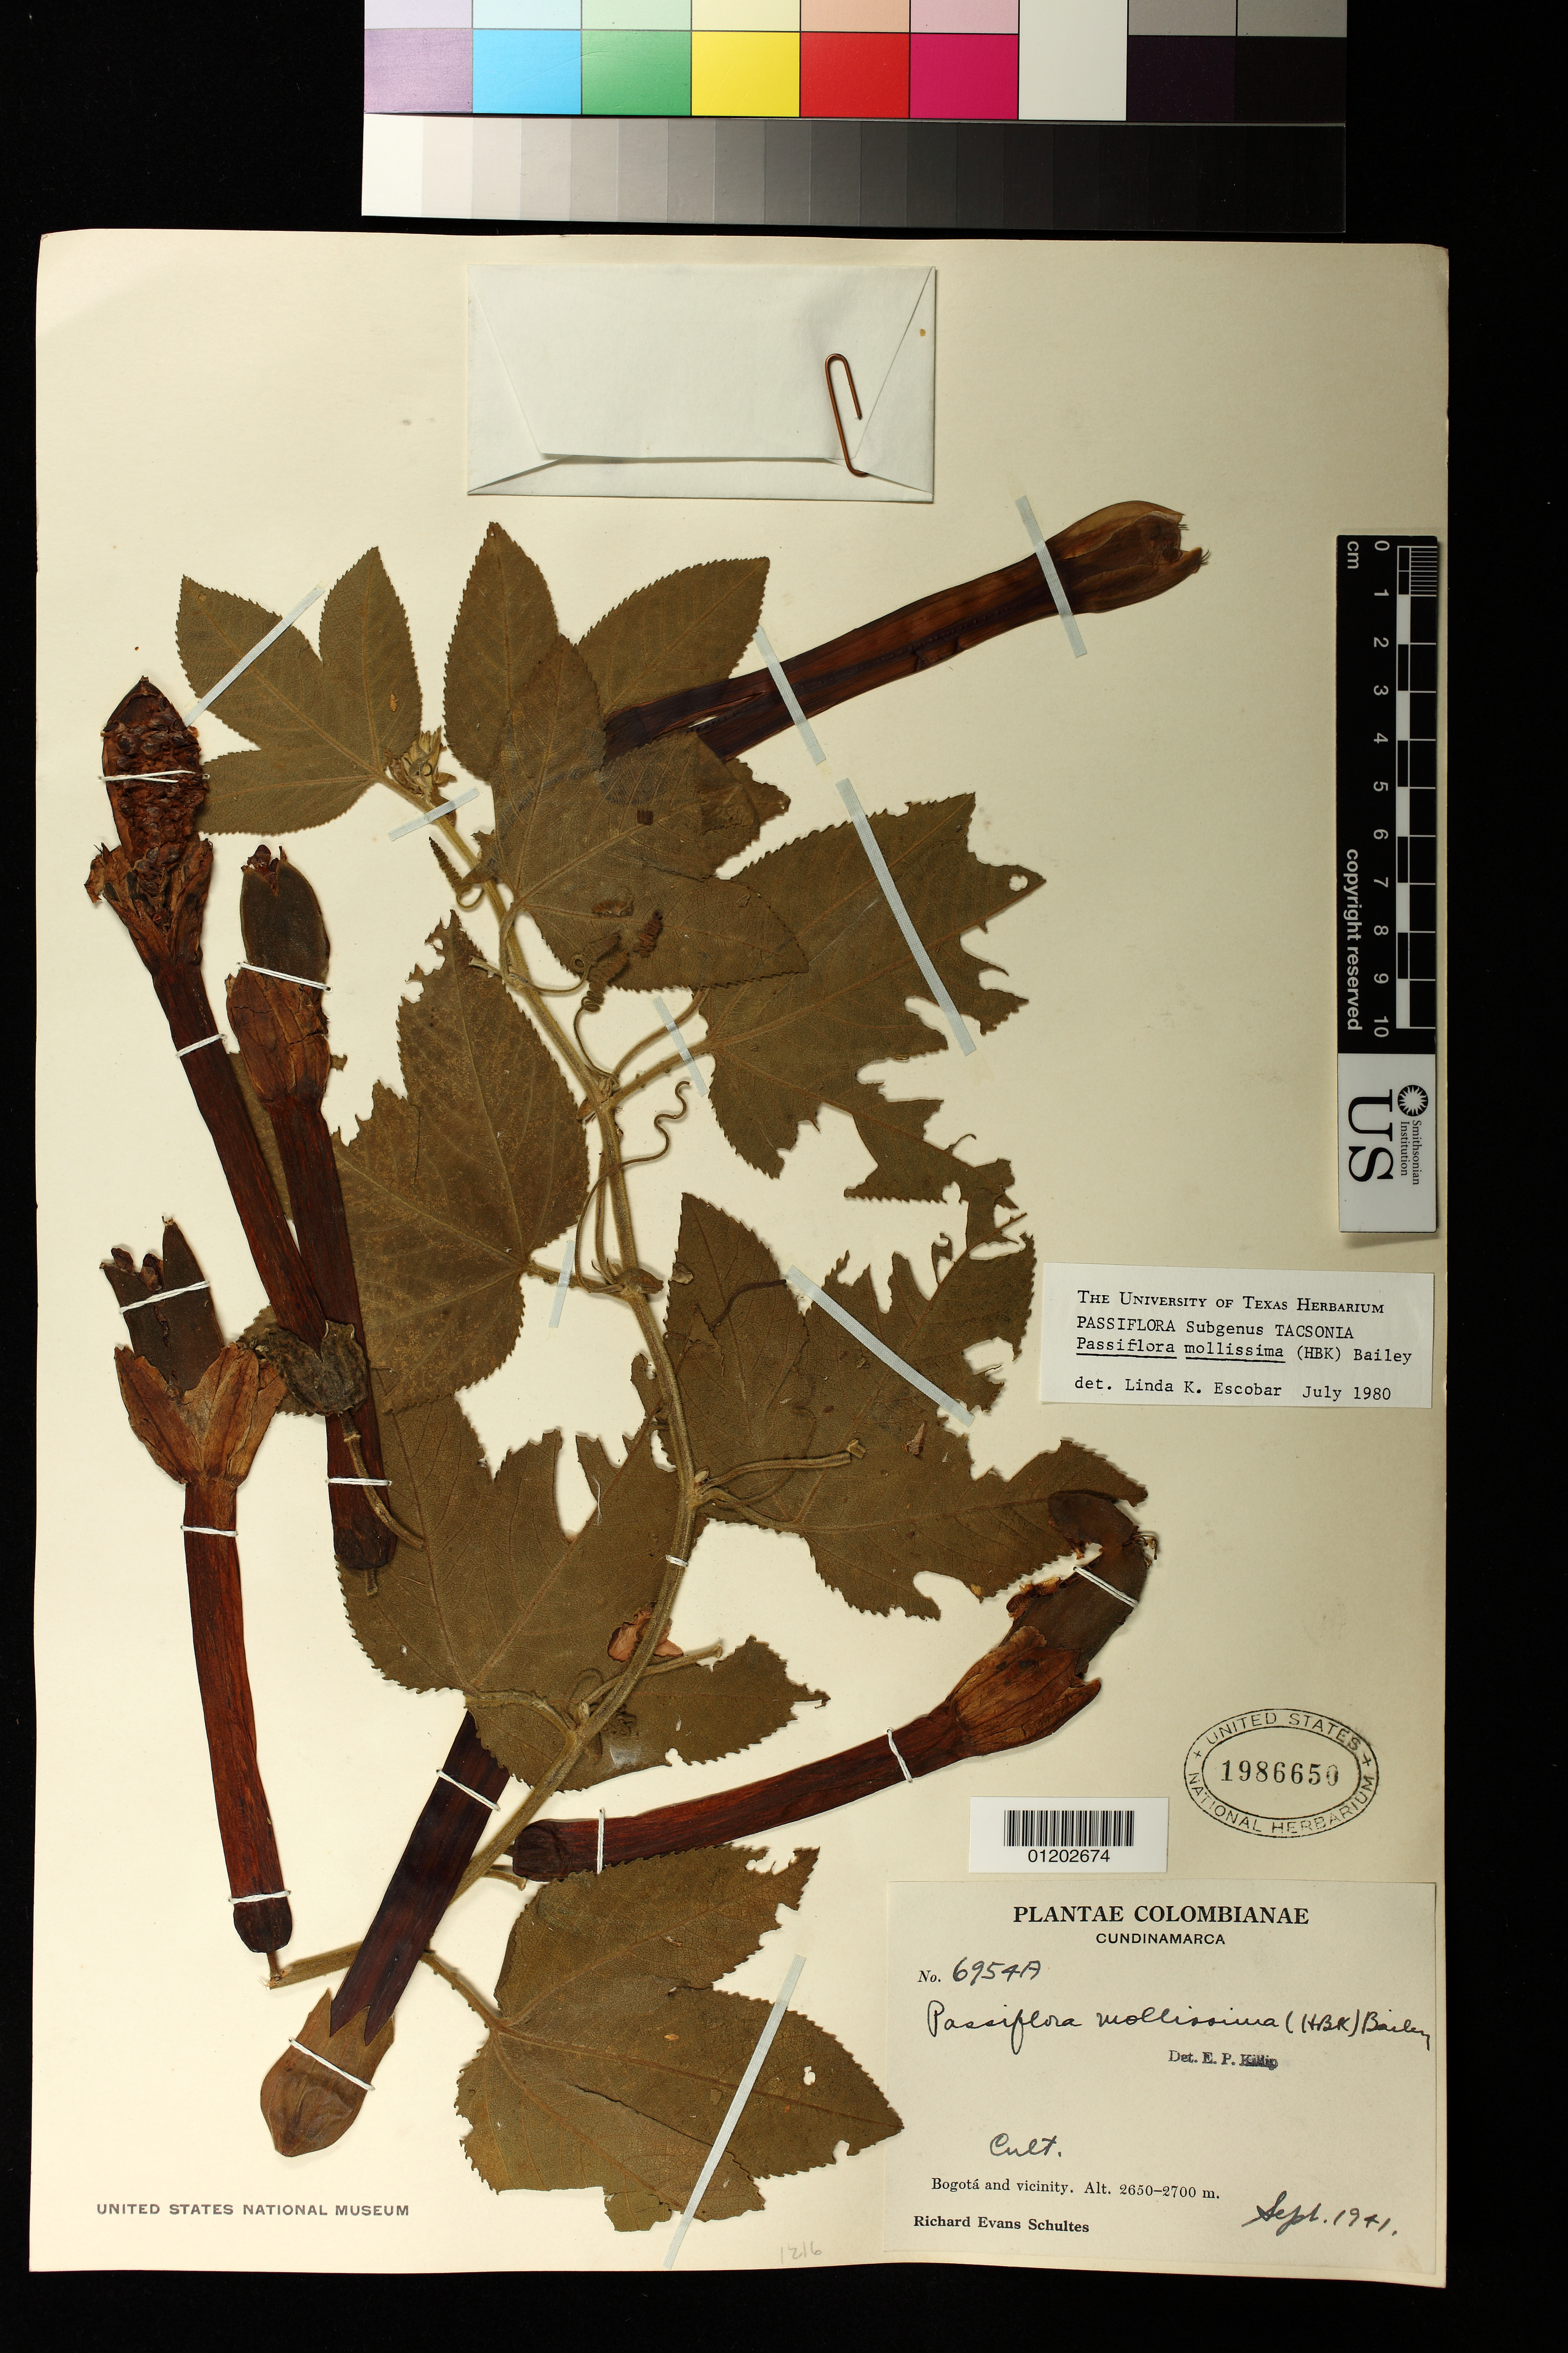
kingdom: Plantae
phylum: Tracheophyta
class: Magnoliopsida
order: Malpighiales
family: Passifloraceae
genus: Passiflora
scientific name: Passiflora mollissima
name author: (Kunth) L.H. Bailey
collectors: R. E. Schultes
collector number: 695417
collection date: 1941-09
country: Colombia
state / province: Bogota D.C.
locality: Bogotá and vicinity.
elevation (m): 2650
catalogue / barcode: US 1986650